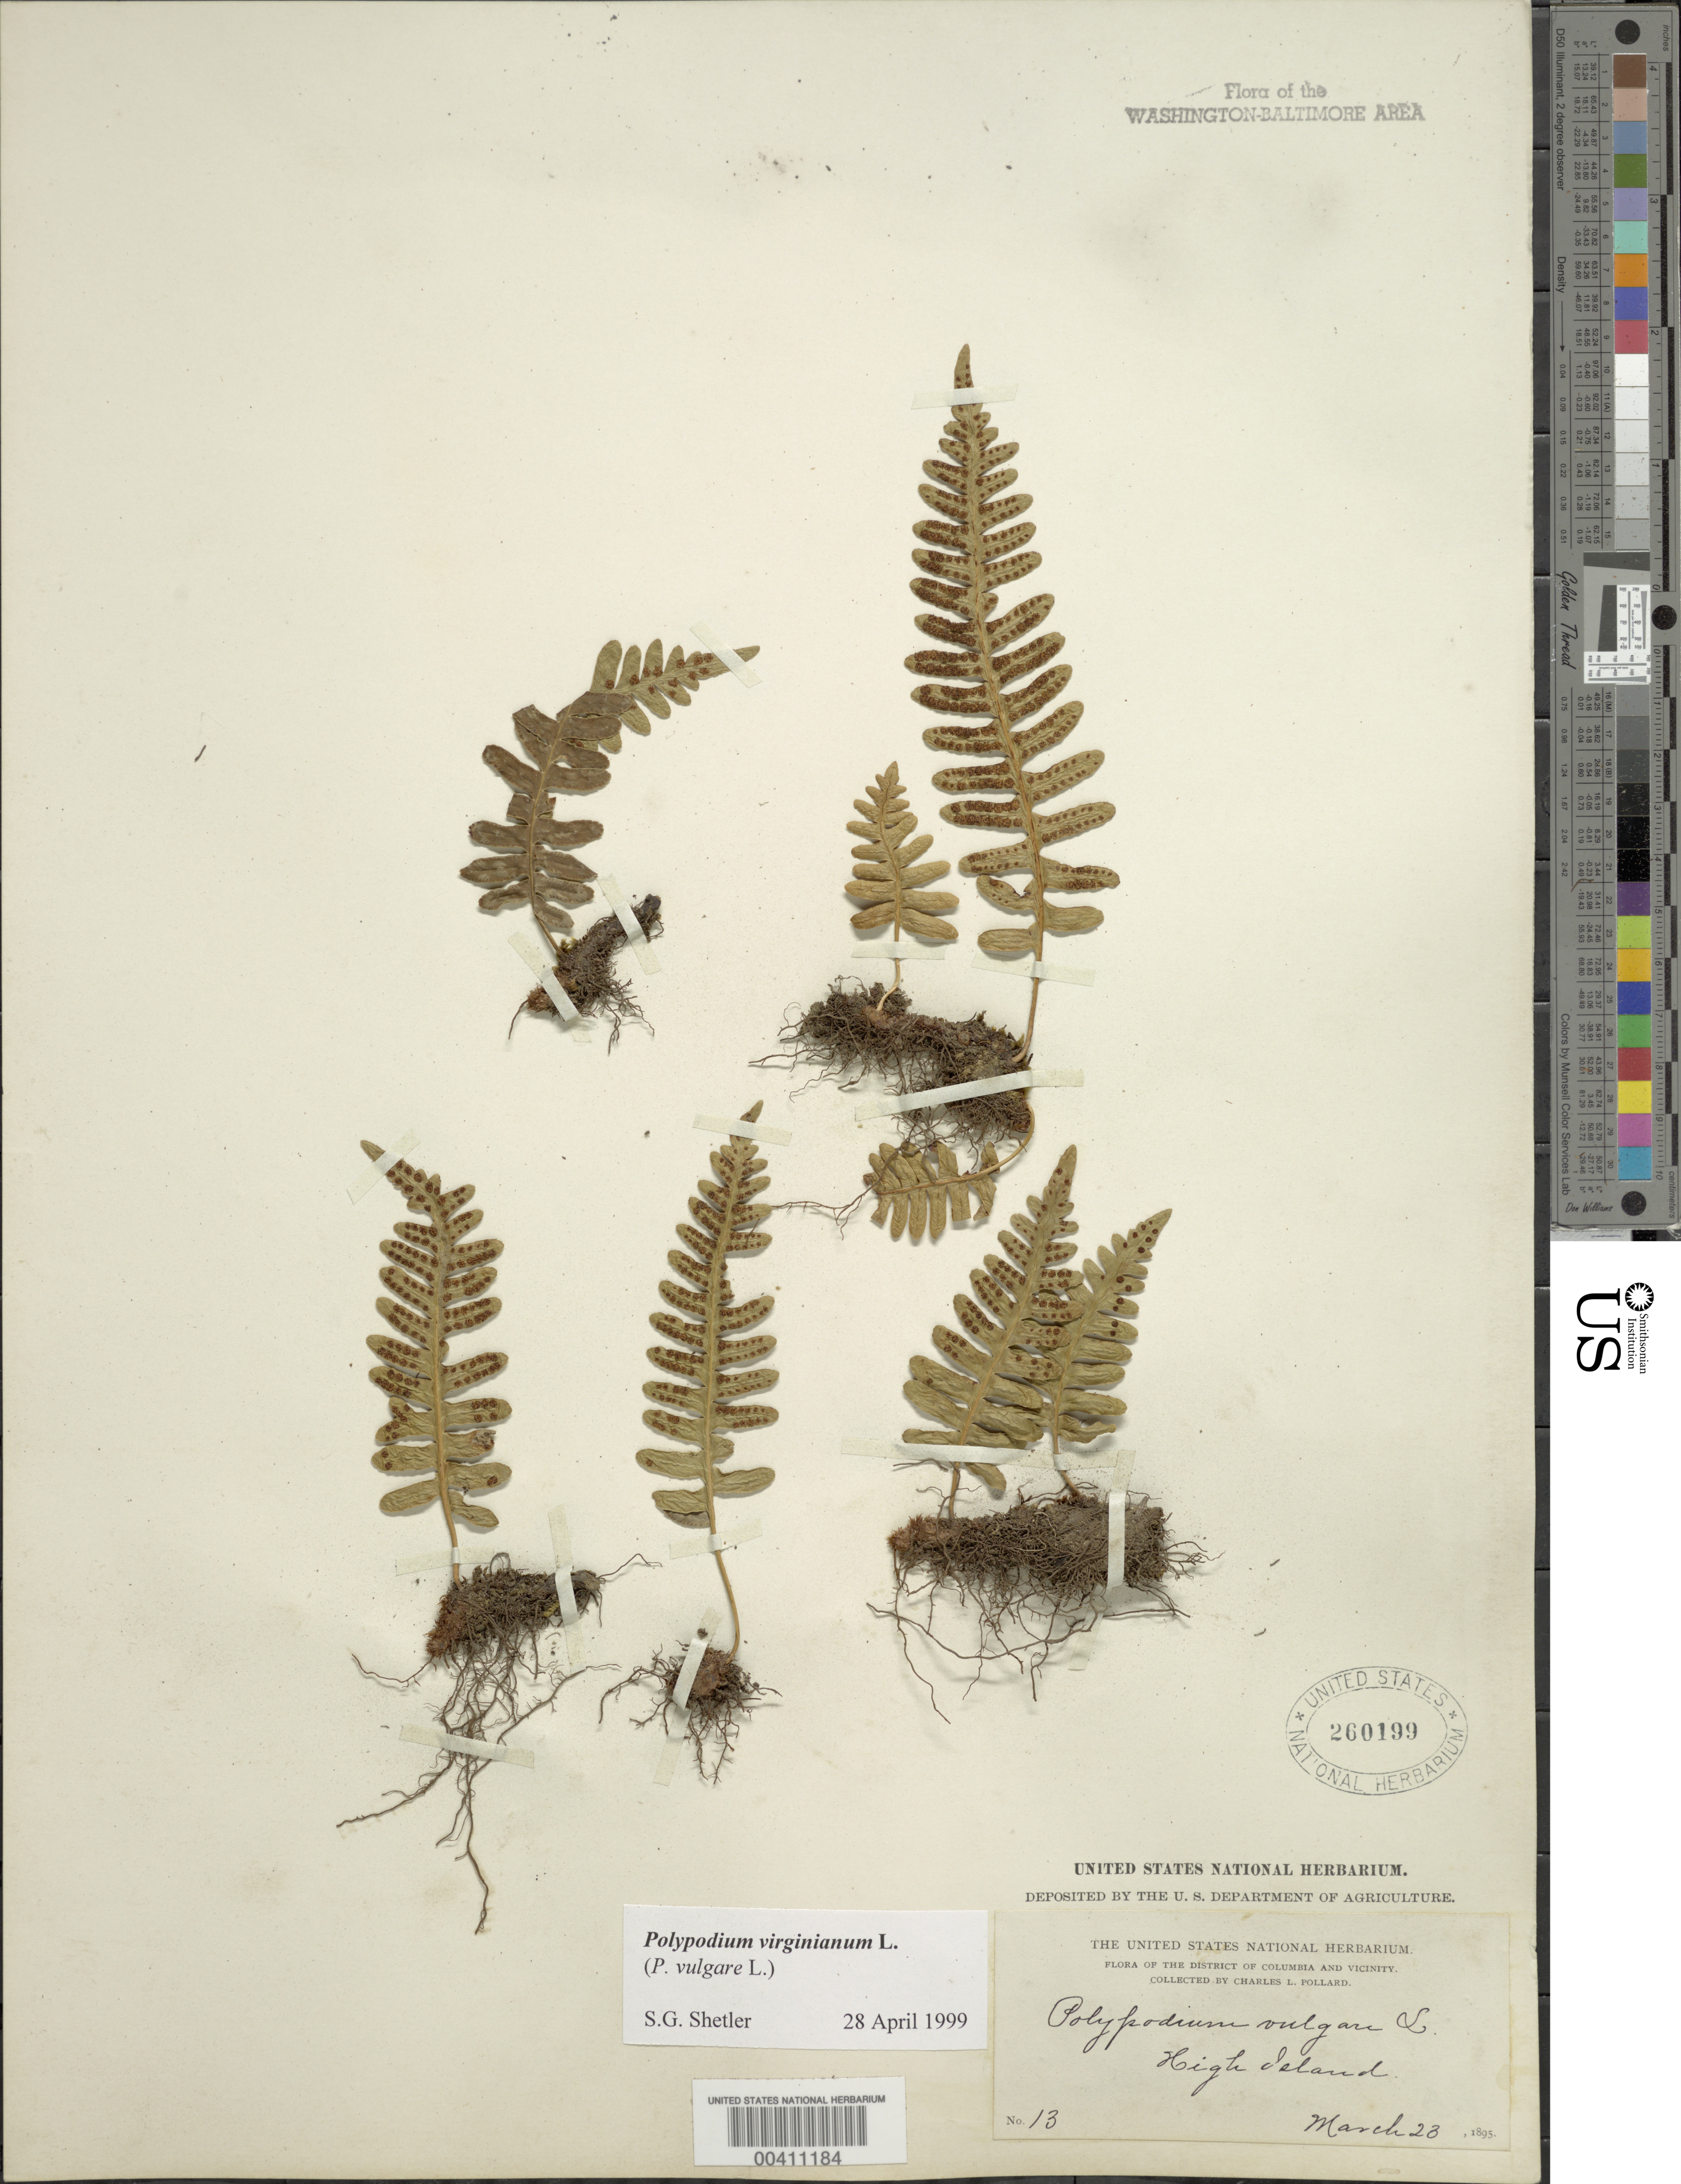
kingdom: Plantae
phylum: Tracheophyta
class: Polypodiopsida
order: Polypodiales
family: Polypodiaceae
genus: Polypodium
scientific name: Polypodium virginianum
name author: L.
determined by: Shetler, Stanwyn G., (US), NMNH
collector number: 13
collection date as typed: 23 Mar 1895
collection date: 1895-03-23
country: United States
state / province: Maryland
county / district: Montgomery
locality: High Island C. & O. Canal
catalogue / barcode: US 260199